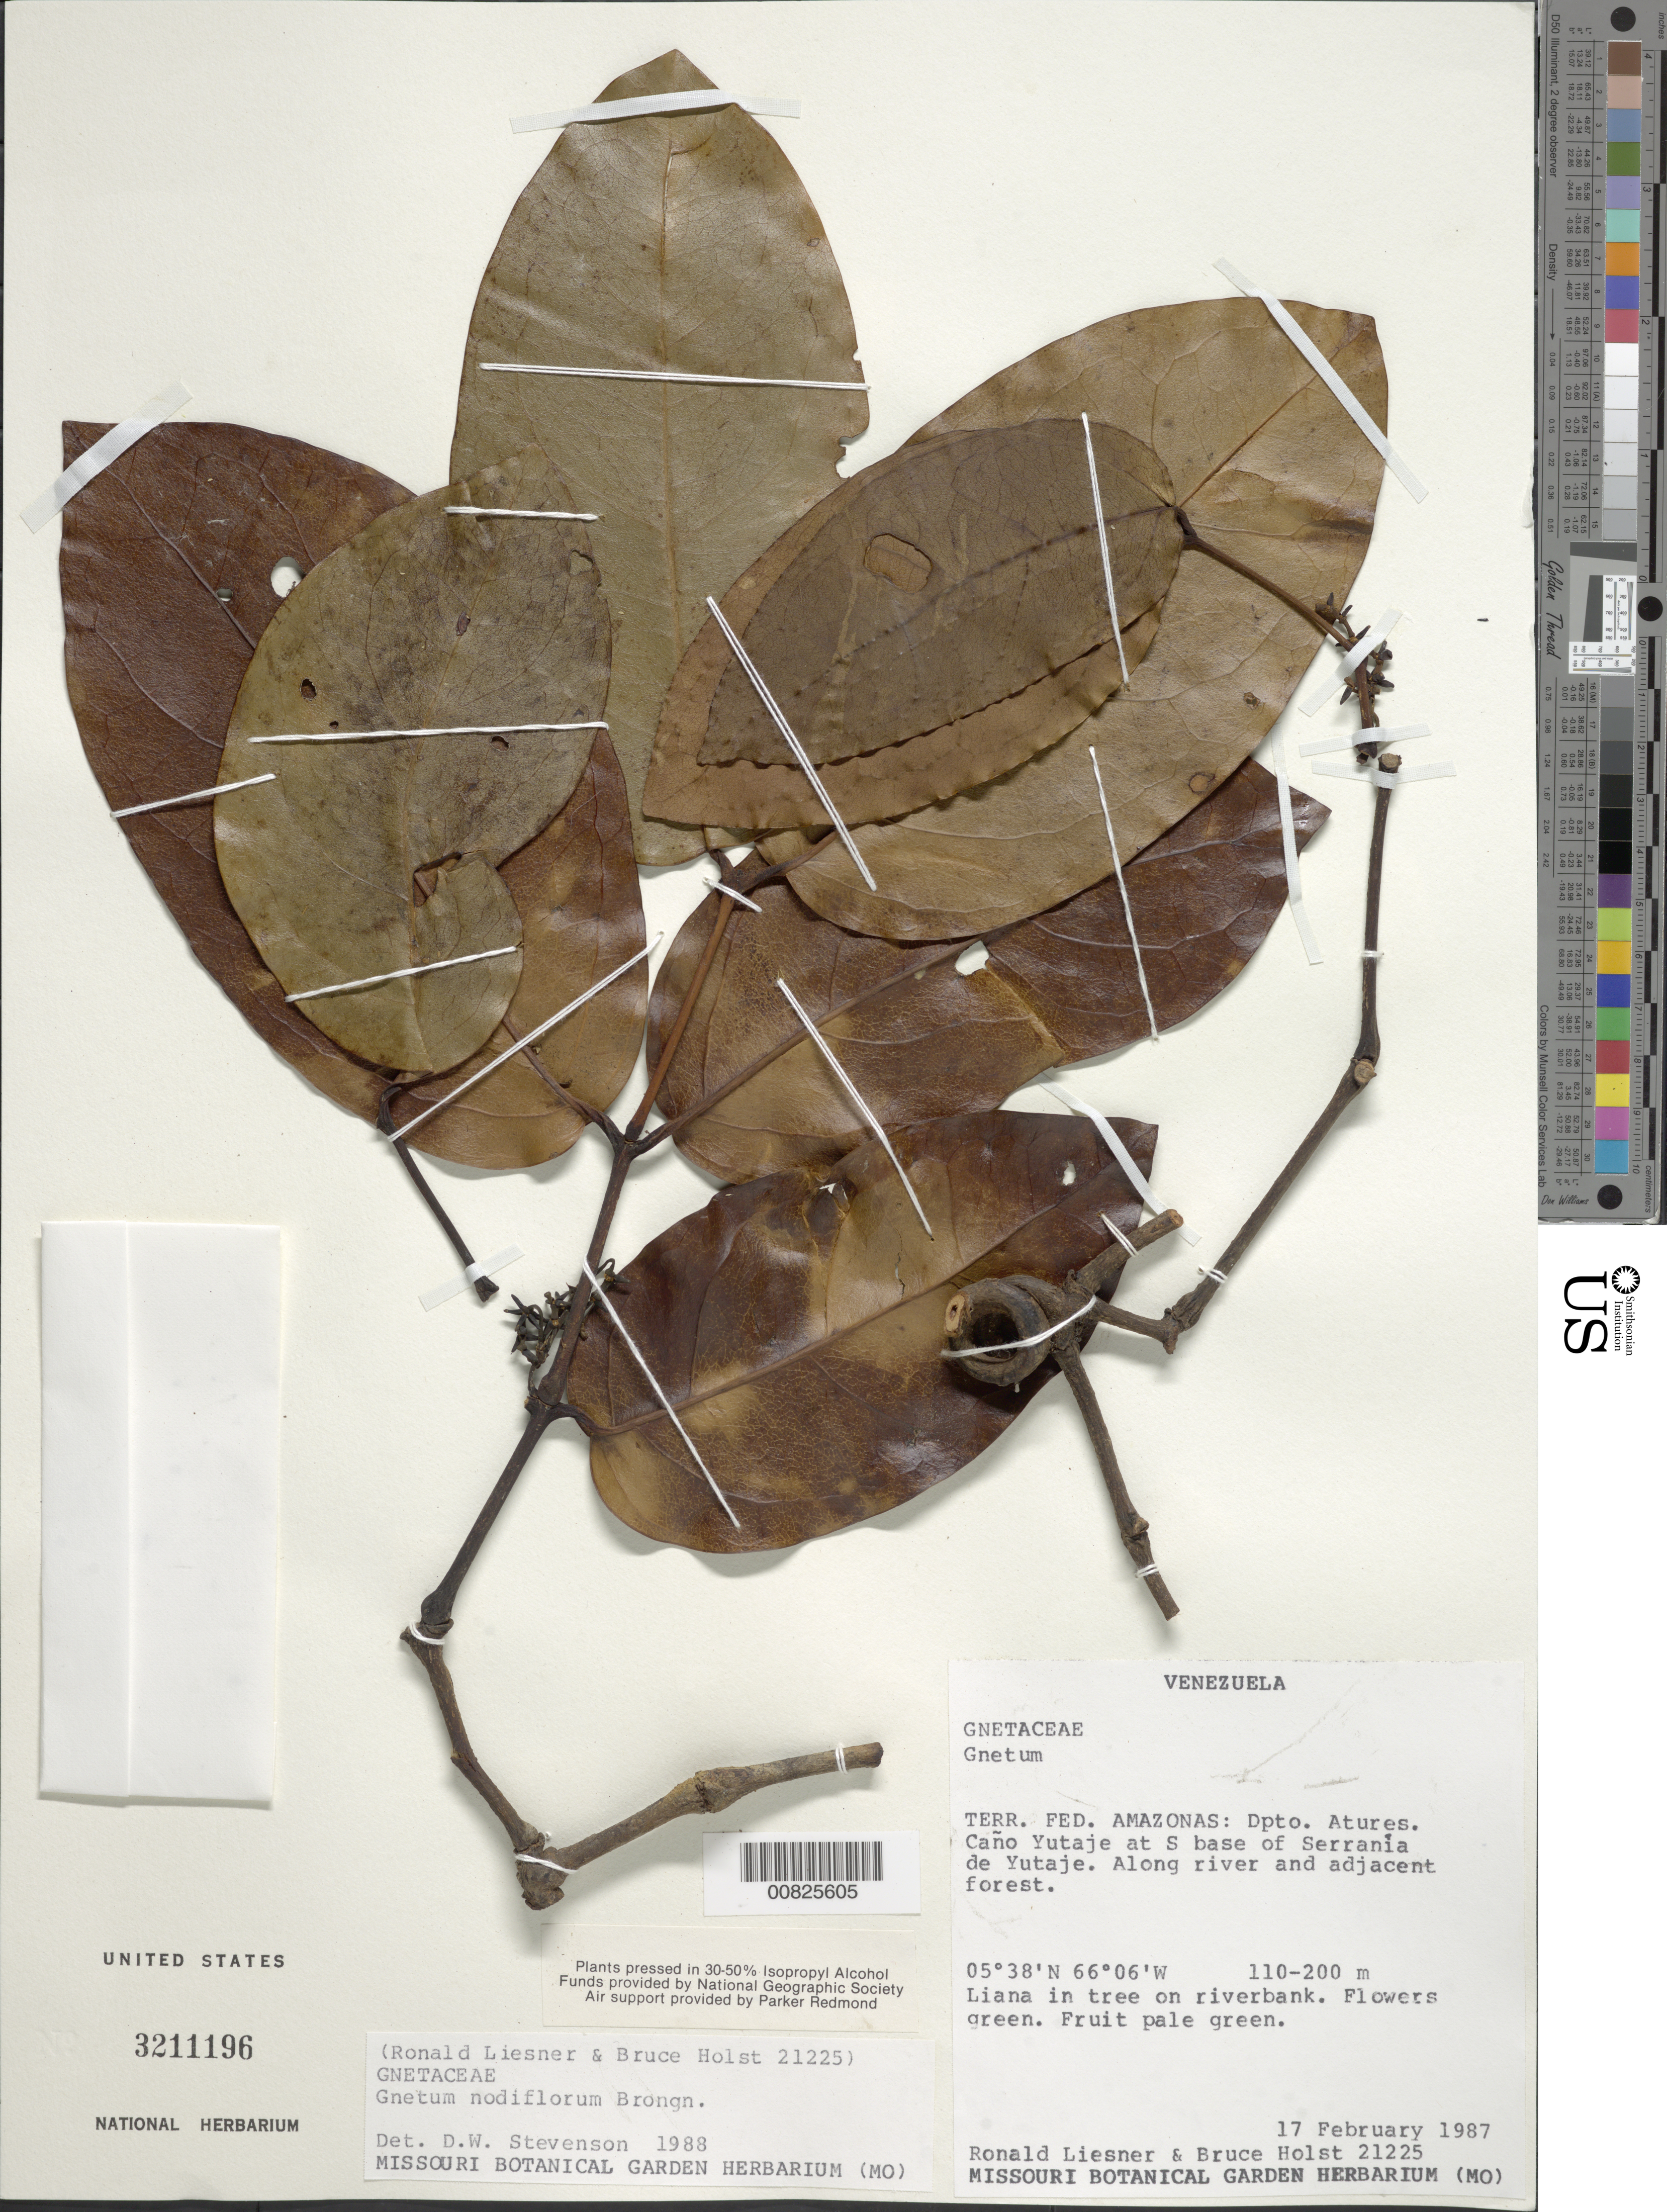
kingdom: Plantae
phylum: Tracheophyta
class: Gnetopsida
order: Gnetales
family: Gnetaceae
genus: Gnetum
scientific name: Gnetum nodiflorum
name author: Brongn.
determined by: Stevenson, D. W.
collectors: R. L. Liesner & B. Holst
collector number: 21225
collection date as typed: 17-Feb-87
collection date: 1987-02-17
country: Venezuela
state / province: Amazonas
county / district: Atures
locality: Caño Yutajé at S base of Serranía de Yutajé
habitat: Along river and adjacent forest; riverbank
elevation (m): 110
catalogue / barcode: US 3211196